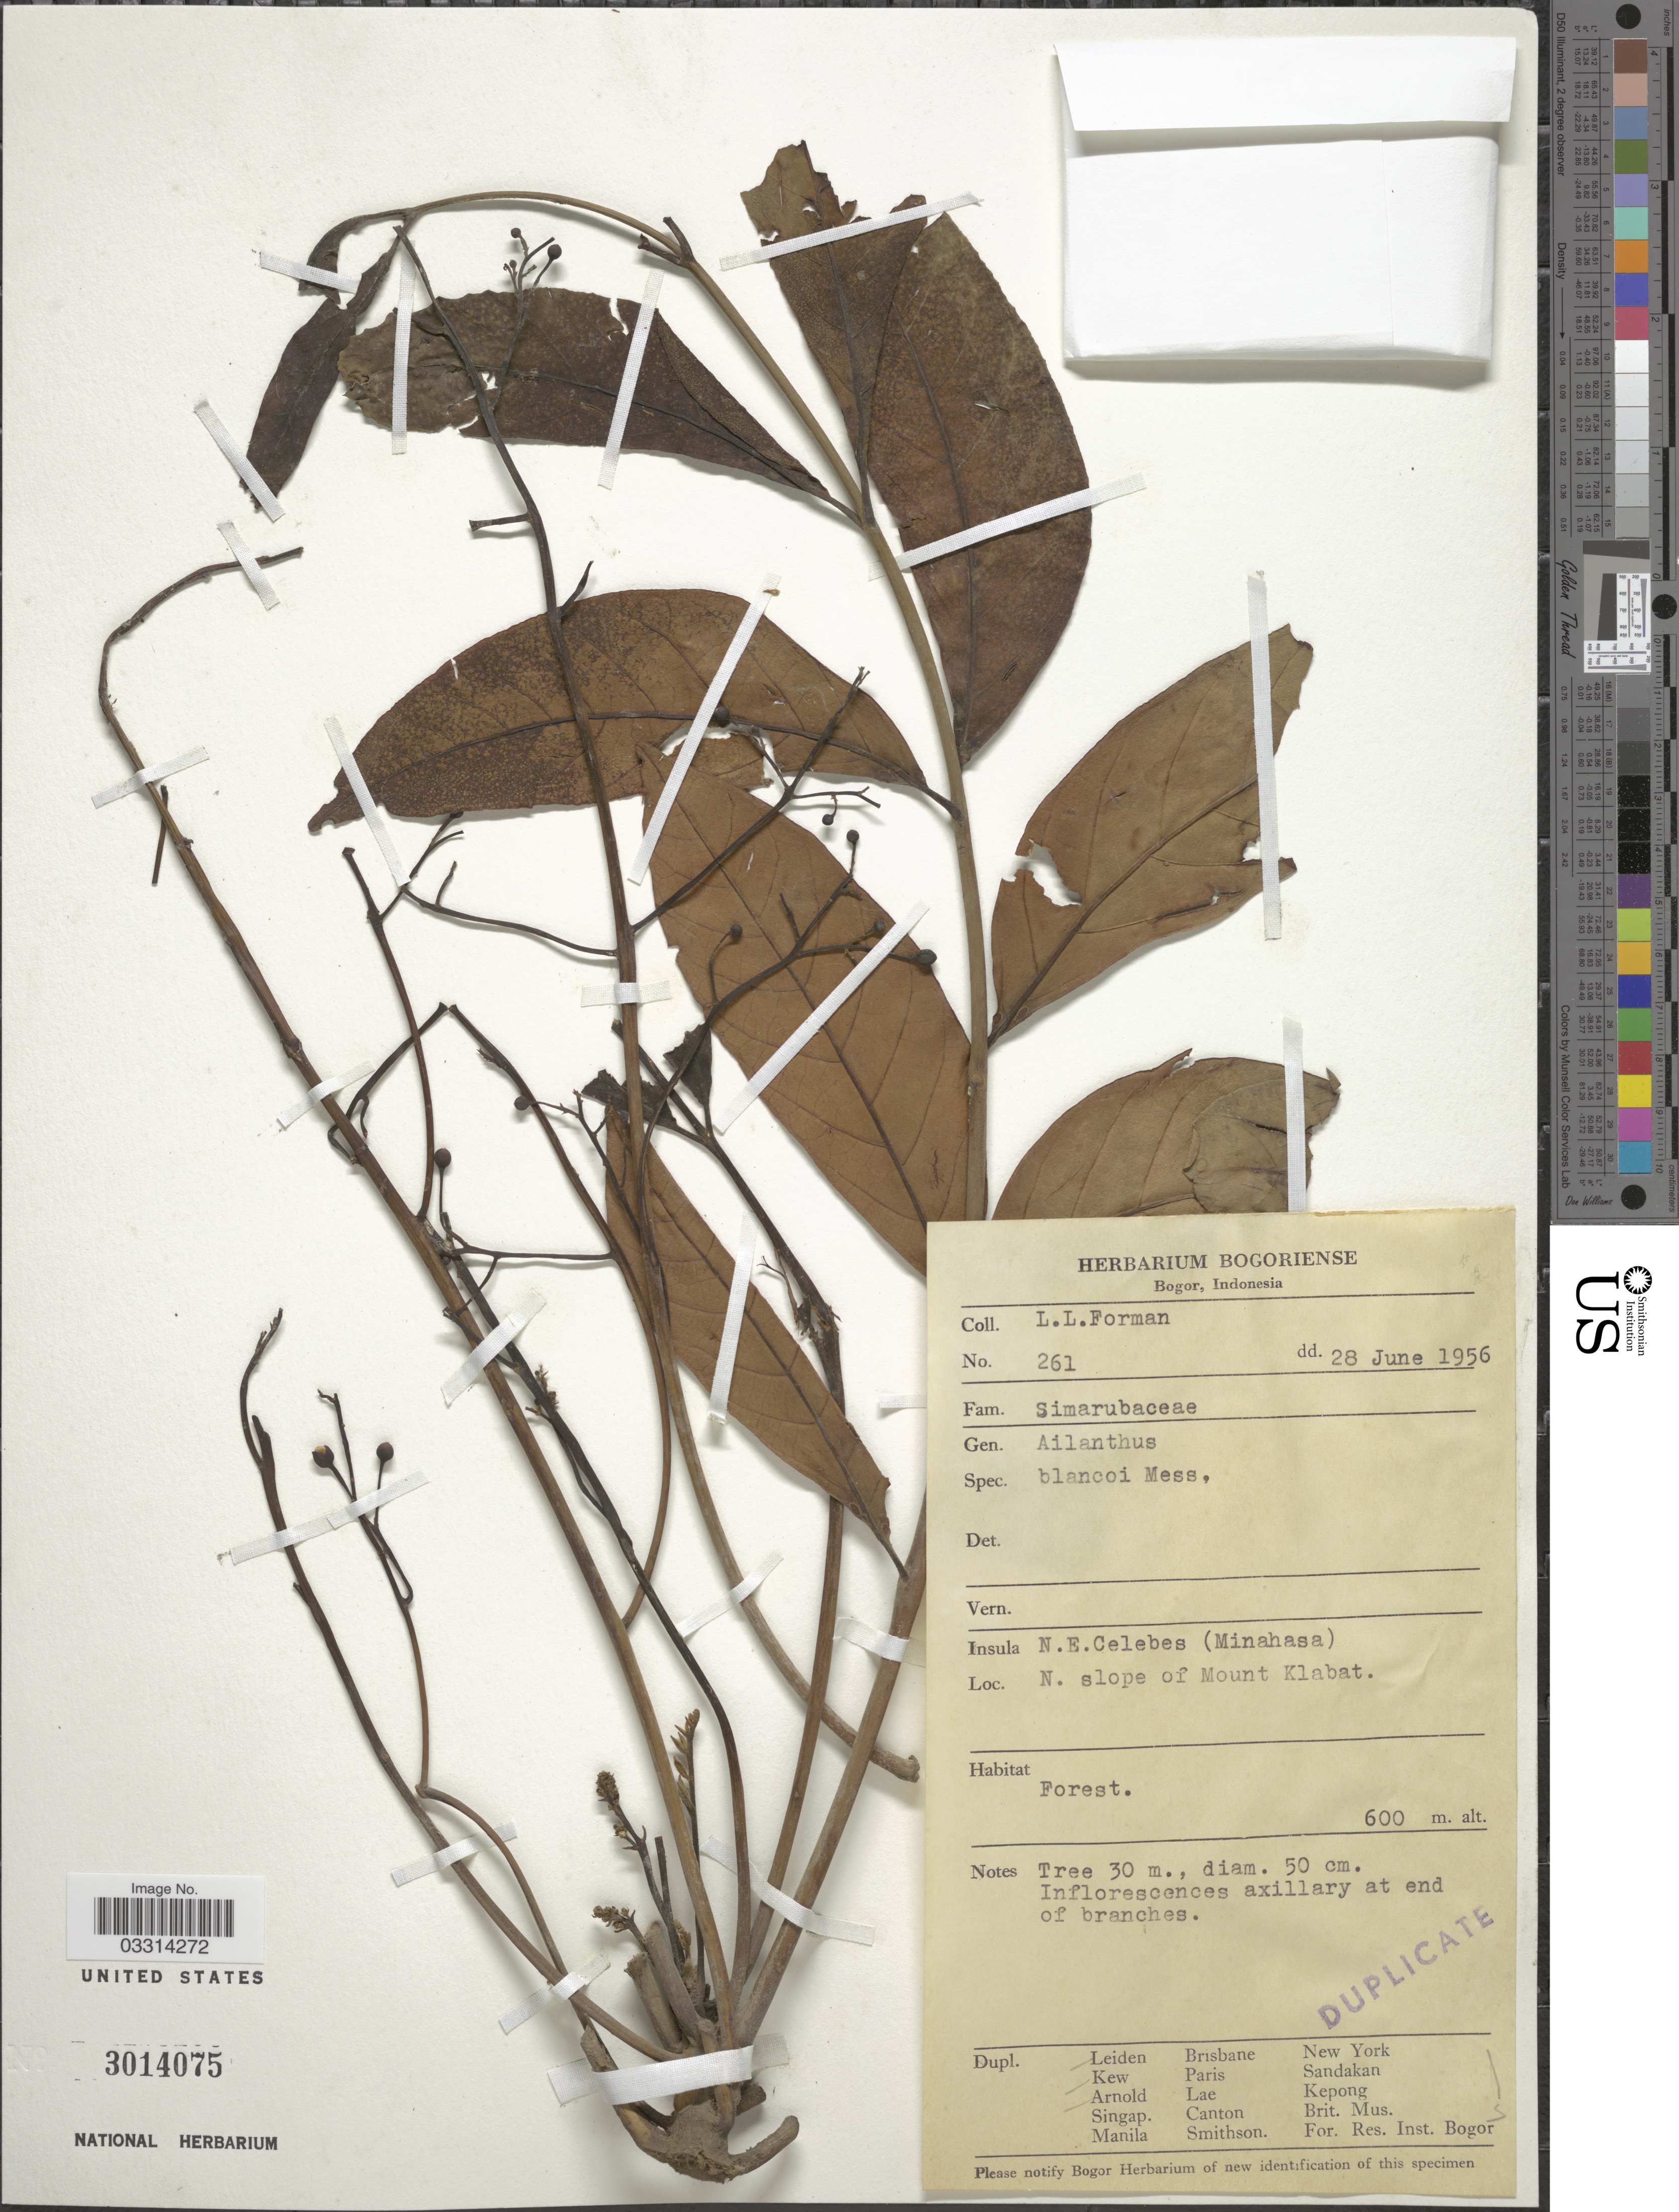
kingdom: Plantae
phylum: Tracheophyta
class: Magnoliopsida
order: Sapindales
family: Simaroubaceae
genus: Ailanthus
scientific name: Ailanthus blancoi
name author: Merr.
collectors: L. Forman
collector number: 261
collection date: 1956-06-28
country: Indonesia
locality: N.E. Celebes (Minahasa). N. slope of Mount Klabat.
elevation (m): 600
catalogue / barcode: US 3014075